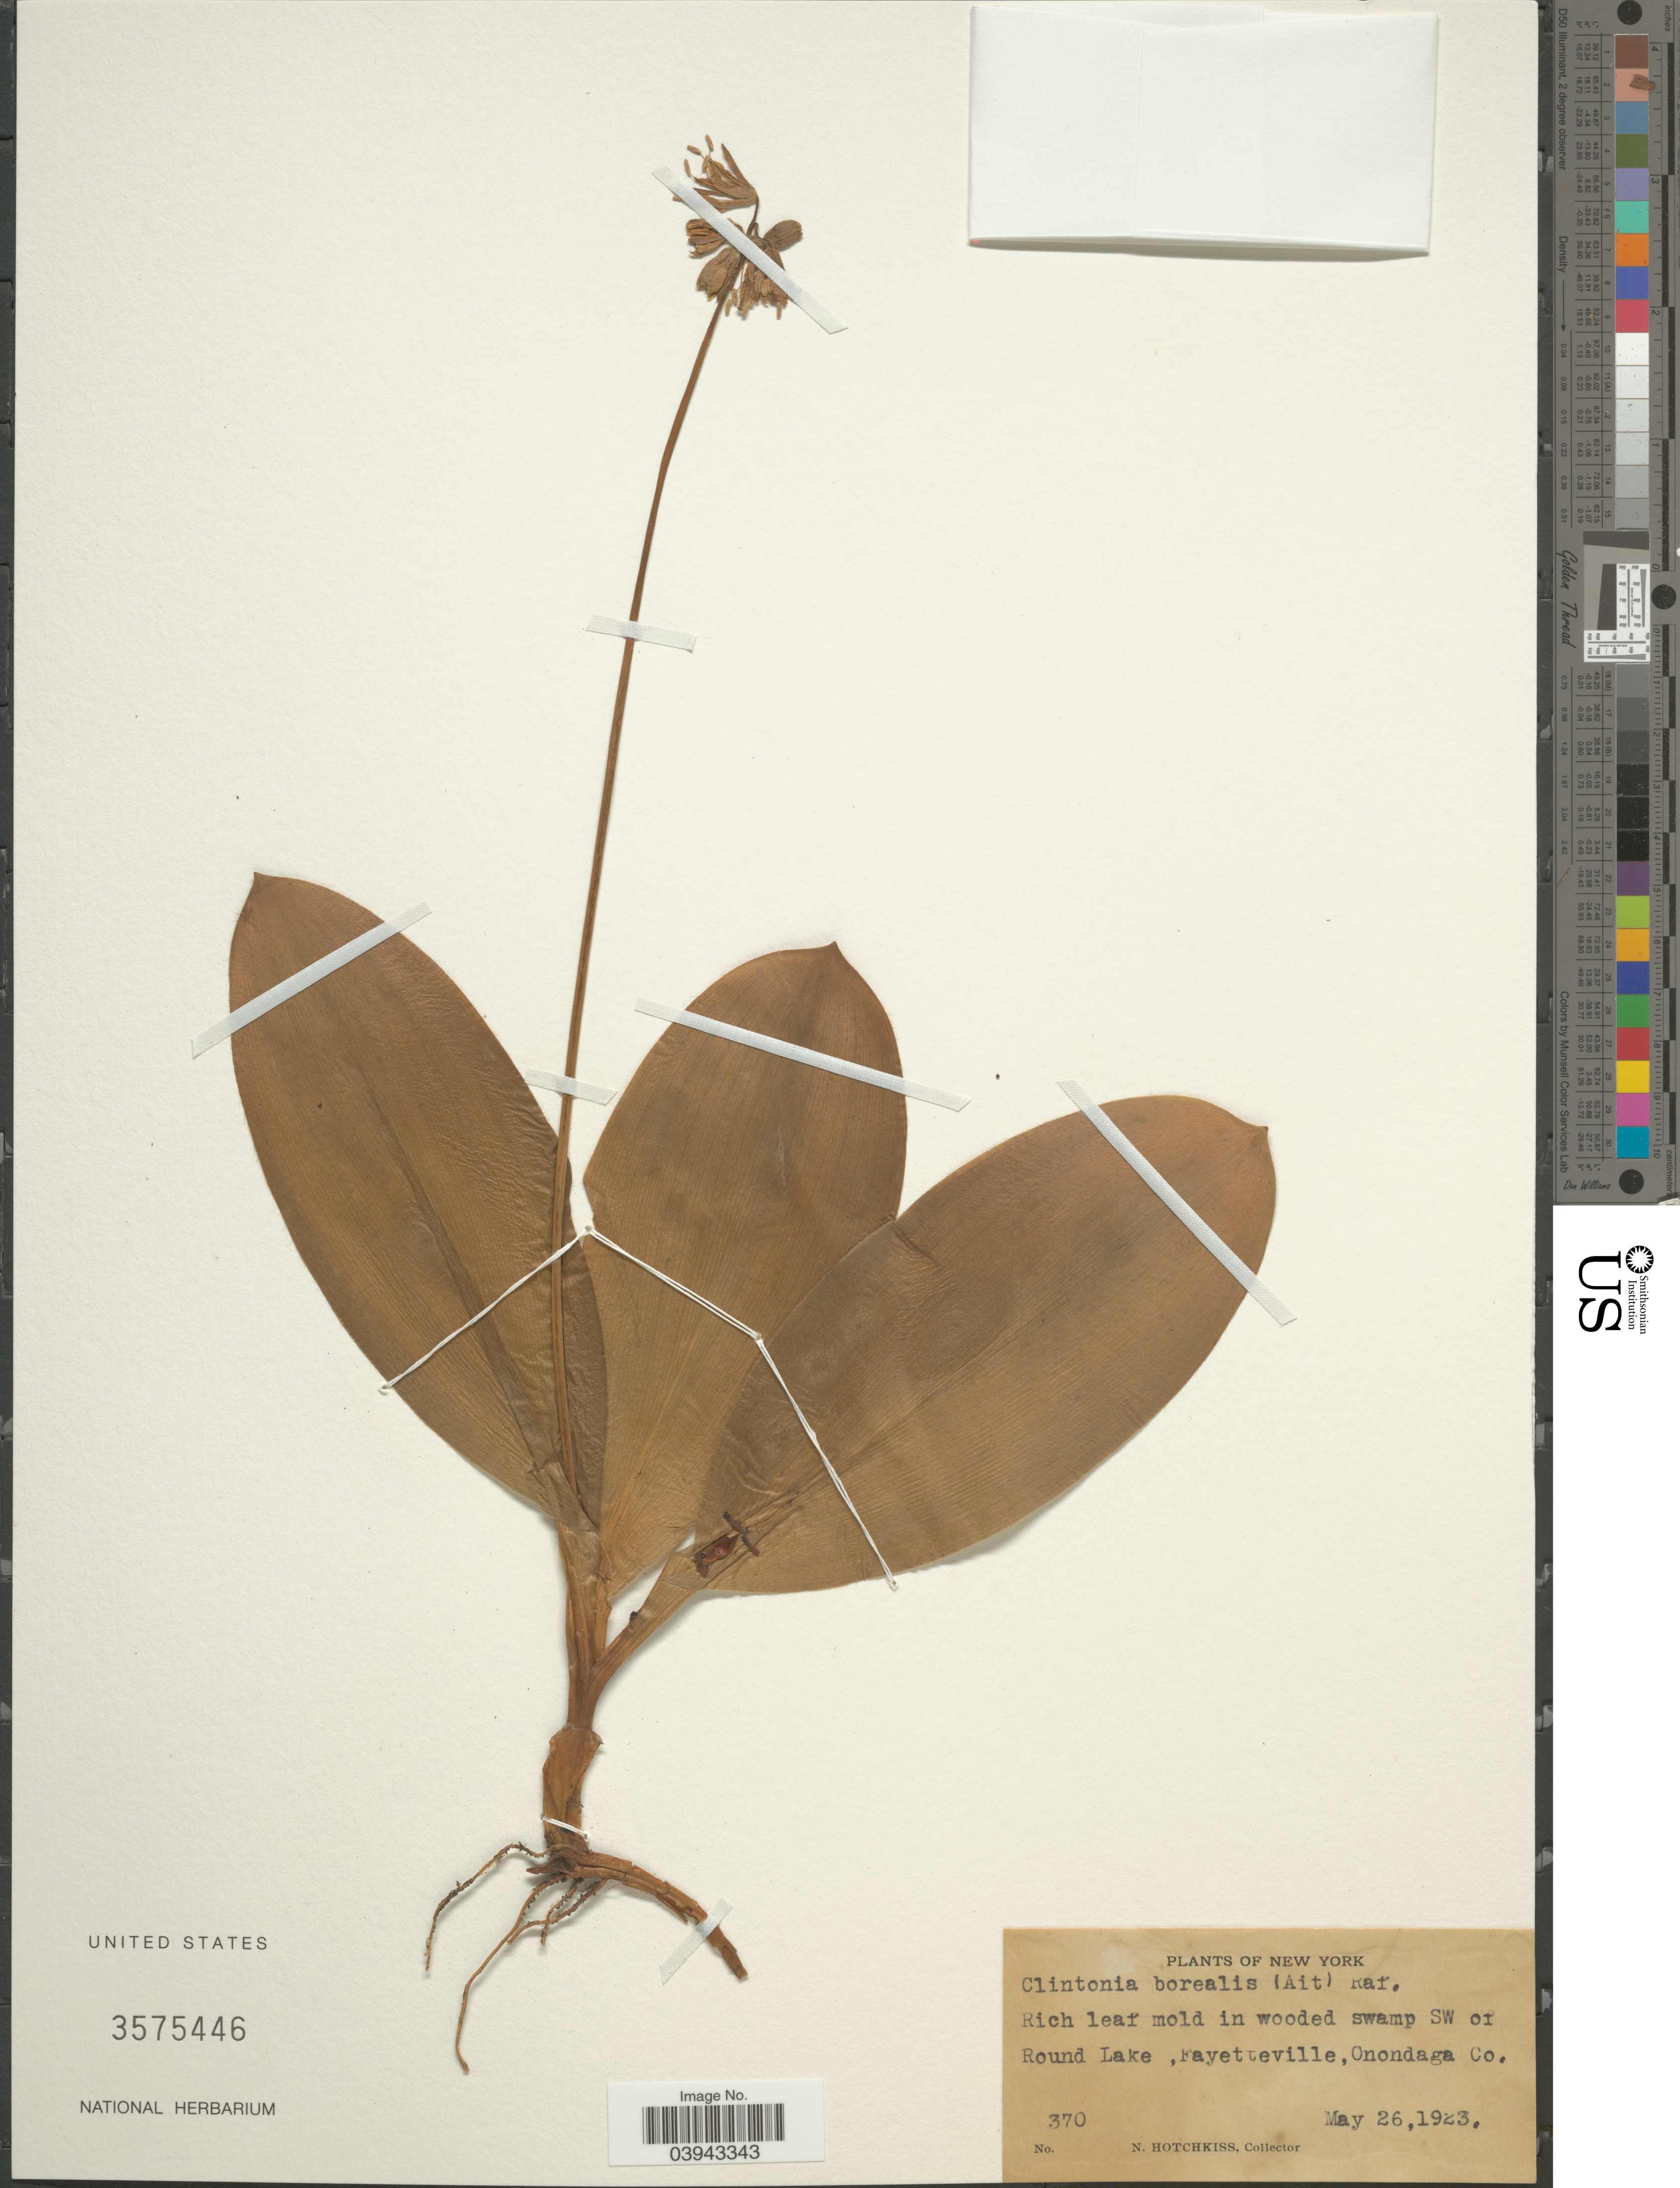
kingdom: Plantae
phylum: Tracheophyta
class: Liliopsida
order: Liliales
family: Liliaceae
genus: Clintonia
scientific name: Clintonia borealis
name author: (Aiton) Raf.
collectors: N. Hotchkiss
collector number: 370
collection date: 1923-05-26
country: United States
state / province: New York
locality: In wooded swamp SW of Round Lake, Fayetteville, Onondaga Co.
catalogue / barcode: US 3575446